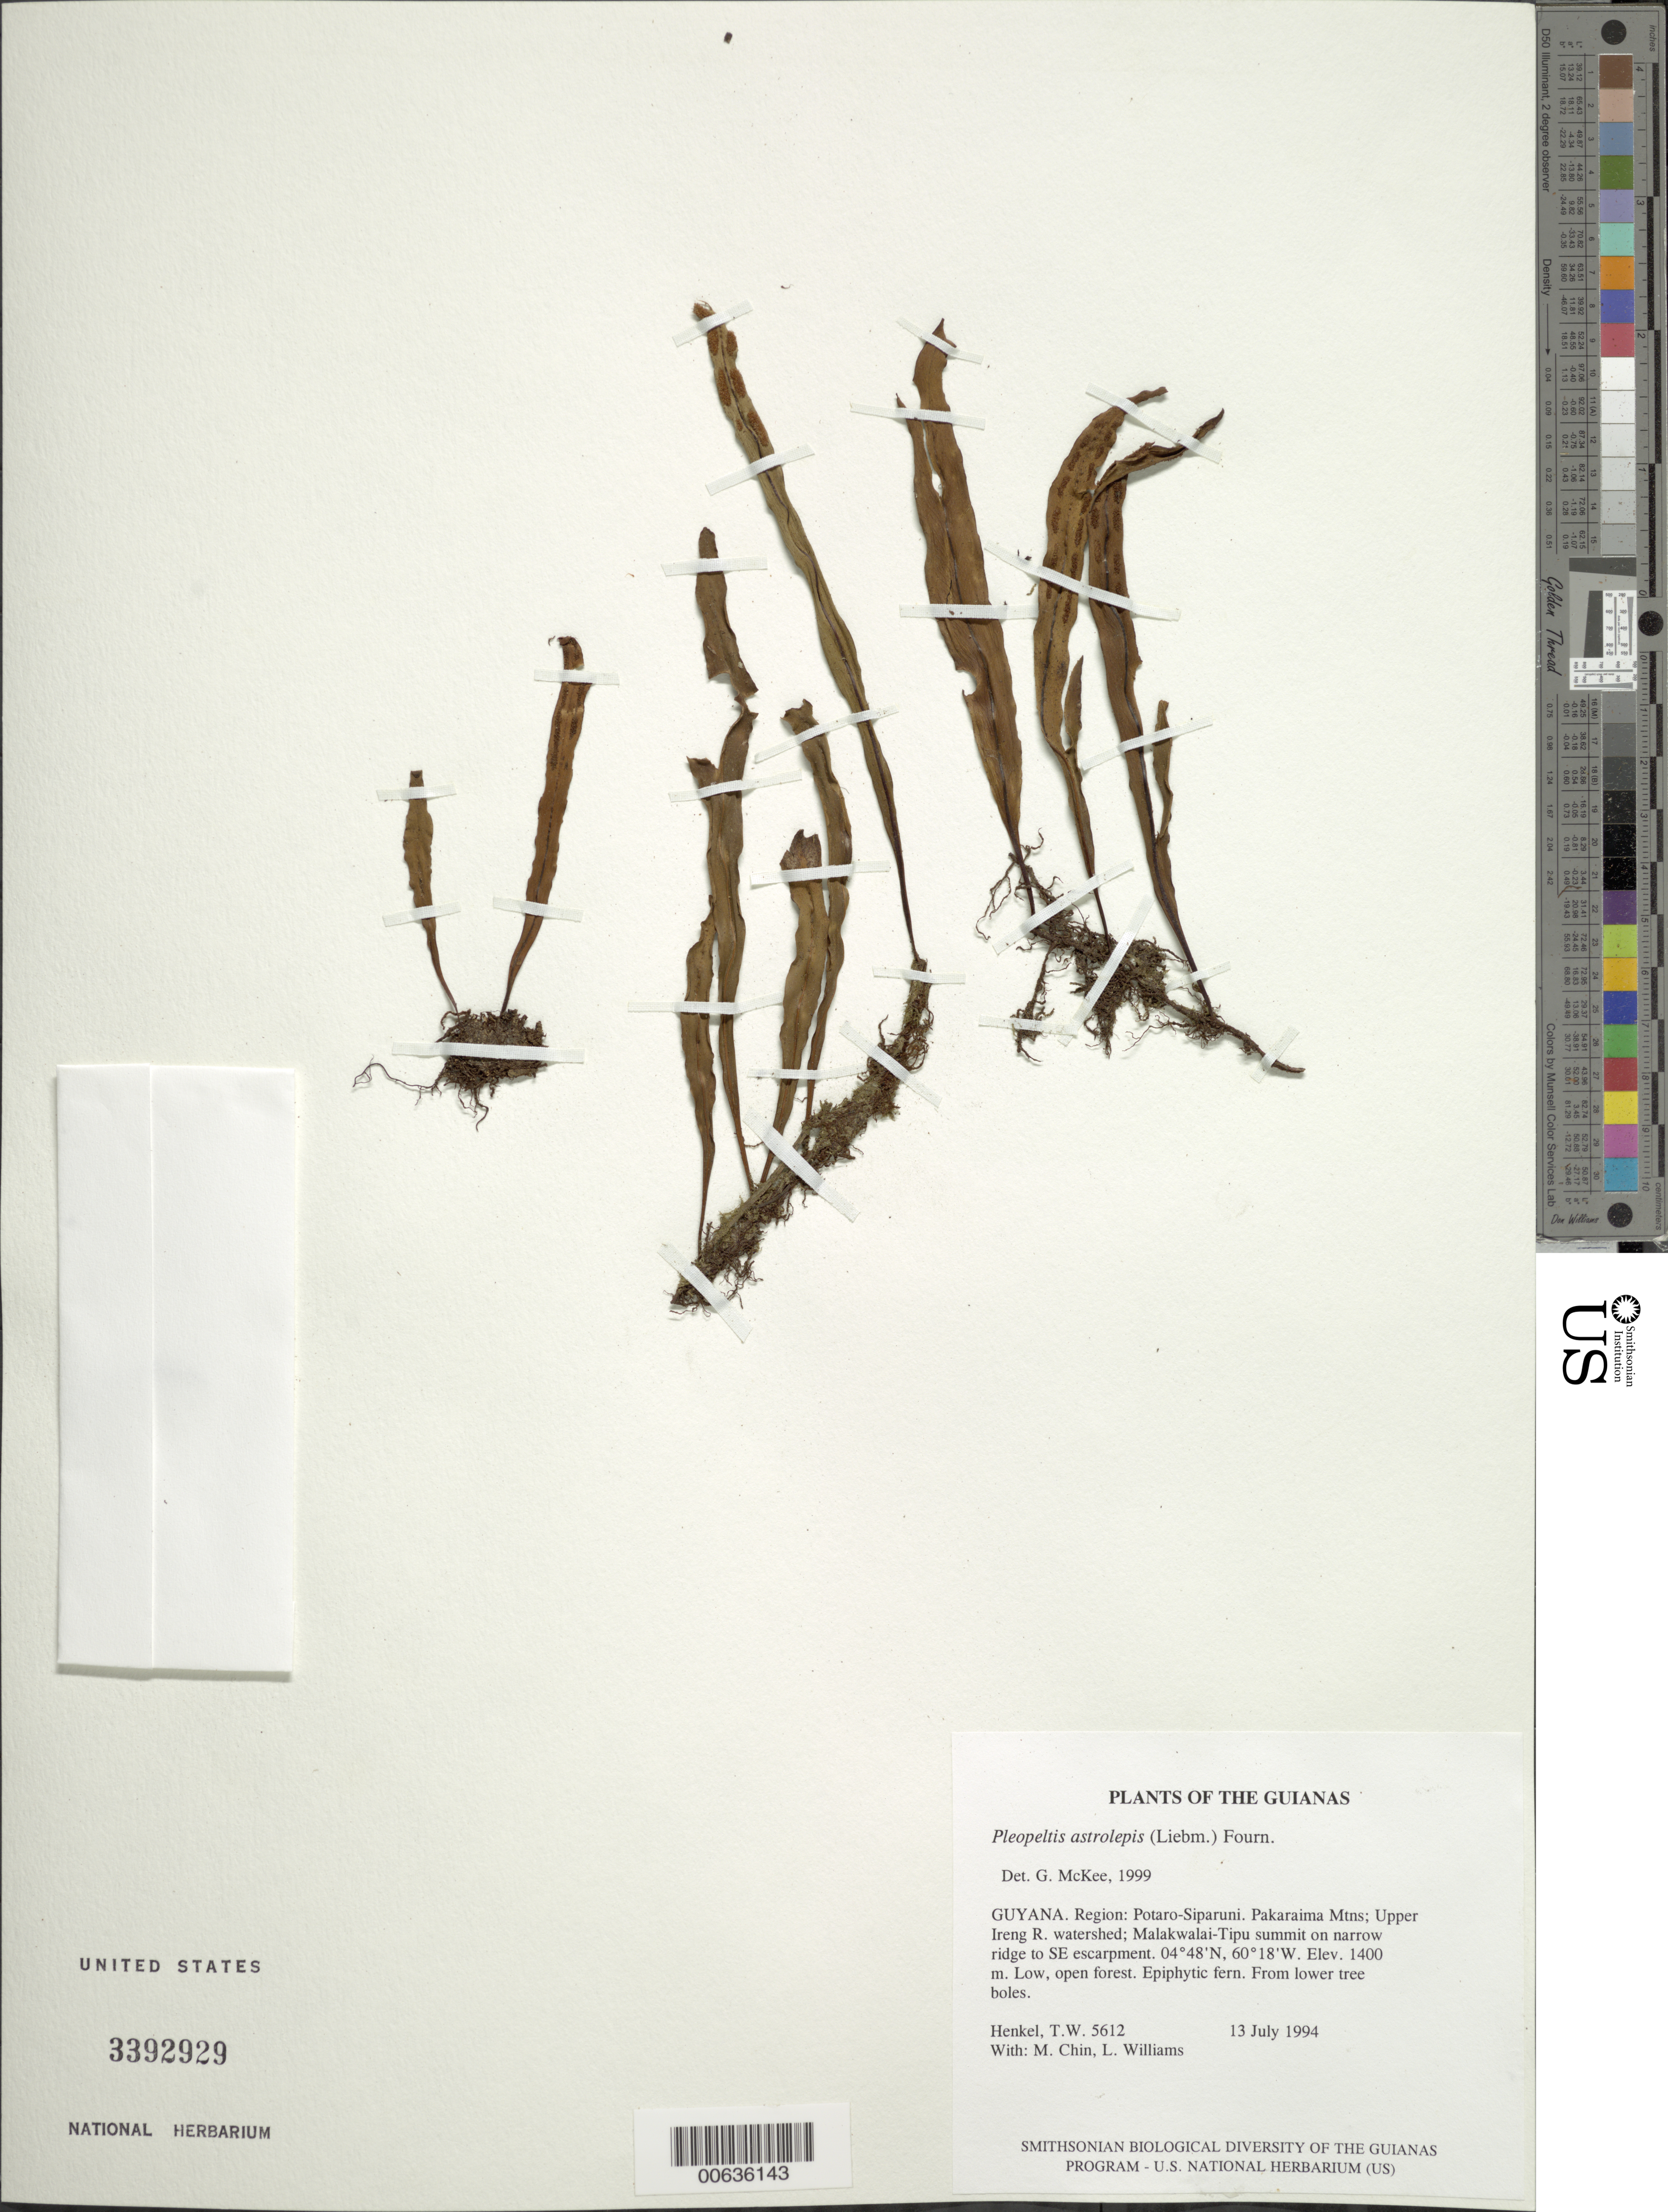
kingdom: Plantae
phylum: Tracheophyta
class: Polypodiopsida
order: Polypodiales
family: Polypodiaceae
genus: Pleopeltis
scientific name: Pleopeltis astrolepis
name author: (Liebm.) E. Fourn.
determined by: McKee, G. S., (US), NMNH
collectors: T. Henkel, M. Chin & L. Williams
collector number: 5612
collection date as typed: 13 July 1994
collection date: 1994-07-13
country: Guyana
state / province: Potaro-Siparuni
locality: Pakaraima Mtns; Upper Ireng R. watershed; Malakwalai-Tipu summit on narrow ridge to SE escarpment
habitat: Low, open forest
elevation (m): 1400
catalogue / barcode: US 3392929